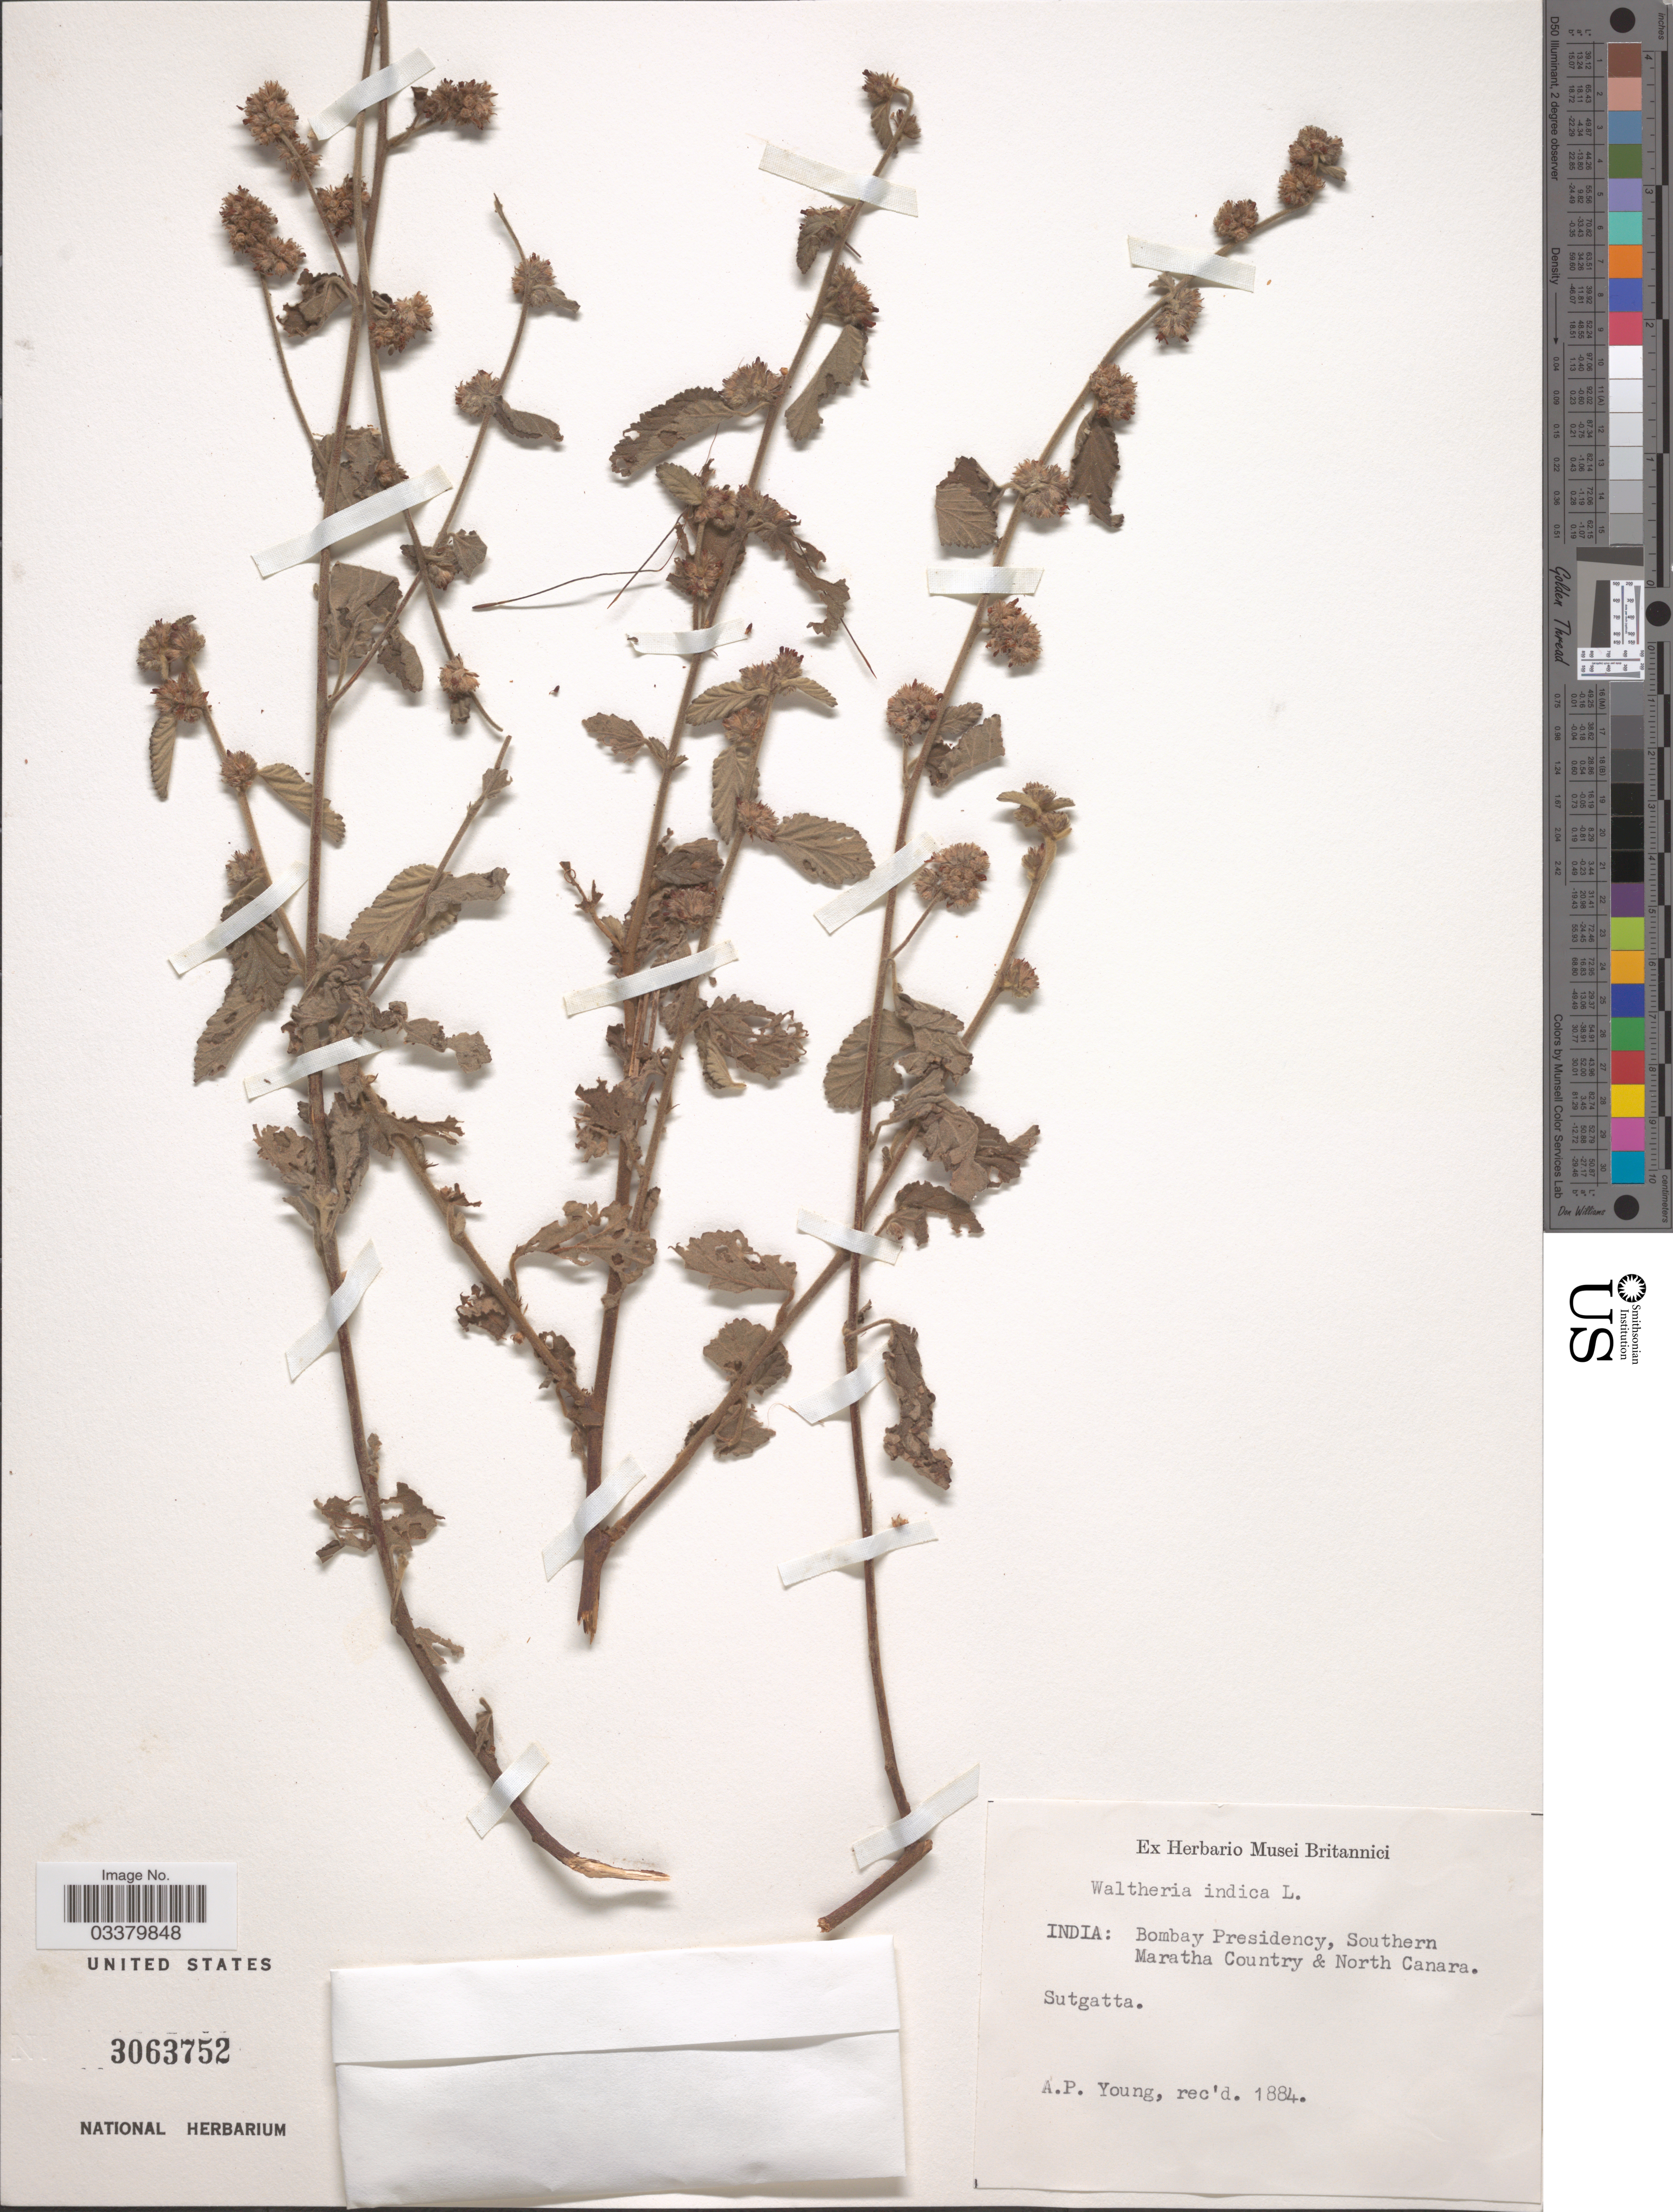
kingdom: Plantae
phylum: Tracheophyta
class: Magnoliopsida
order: Malvales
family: Malvaceae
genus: Waltheria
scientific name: Waltheria indica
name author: L.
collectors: A. Young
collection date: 1884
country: India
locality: Bombay Presidency, Southern Maratha Country & North Canara.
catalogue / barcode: US 3063752